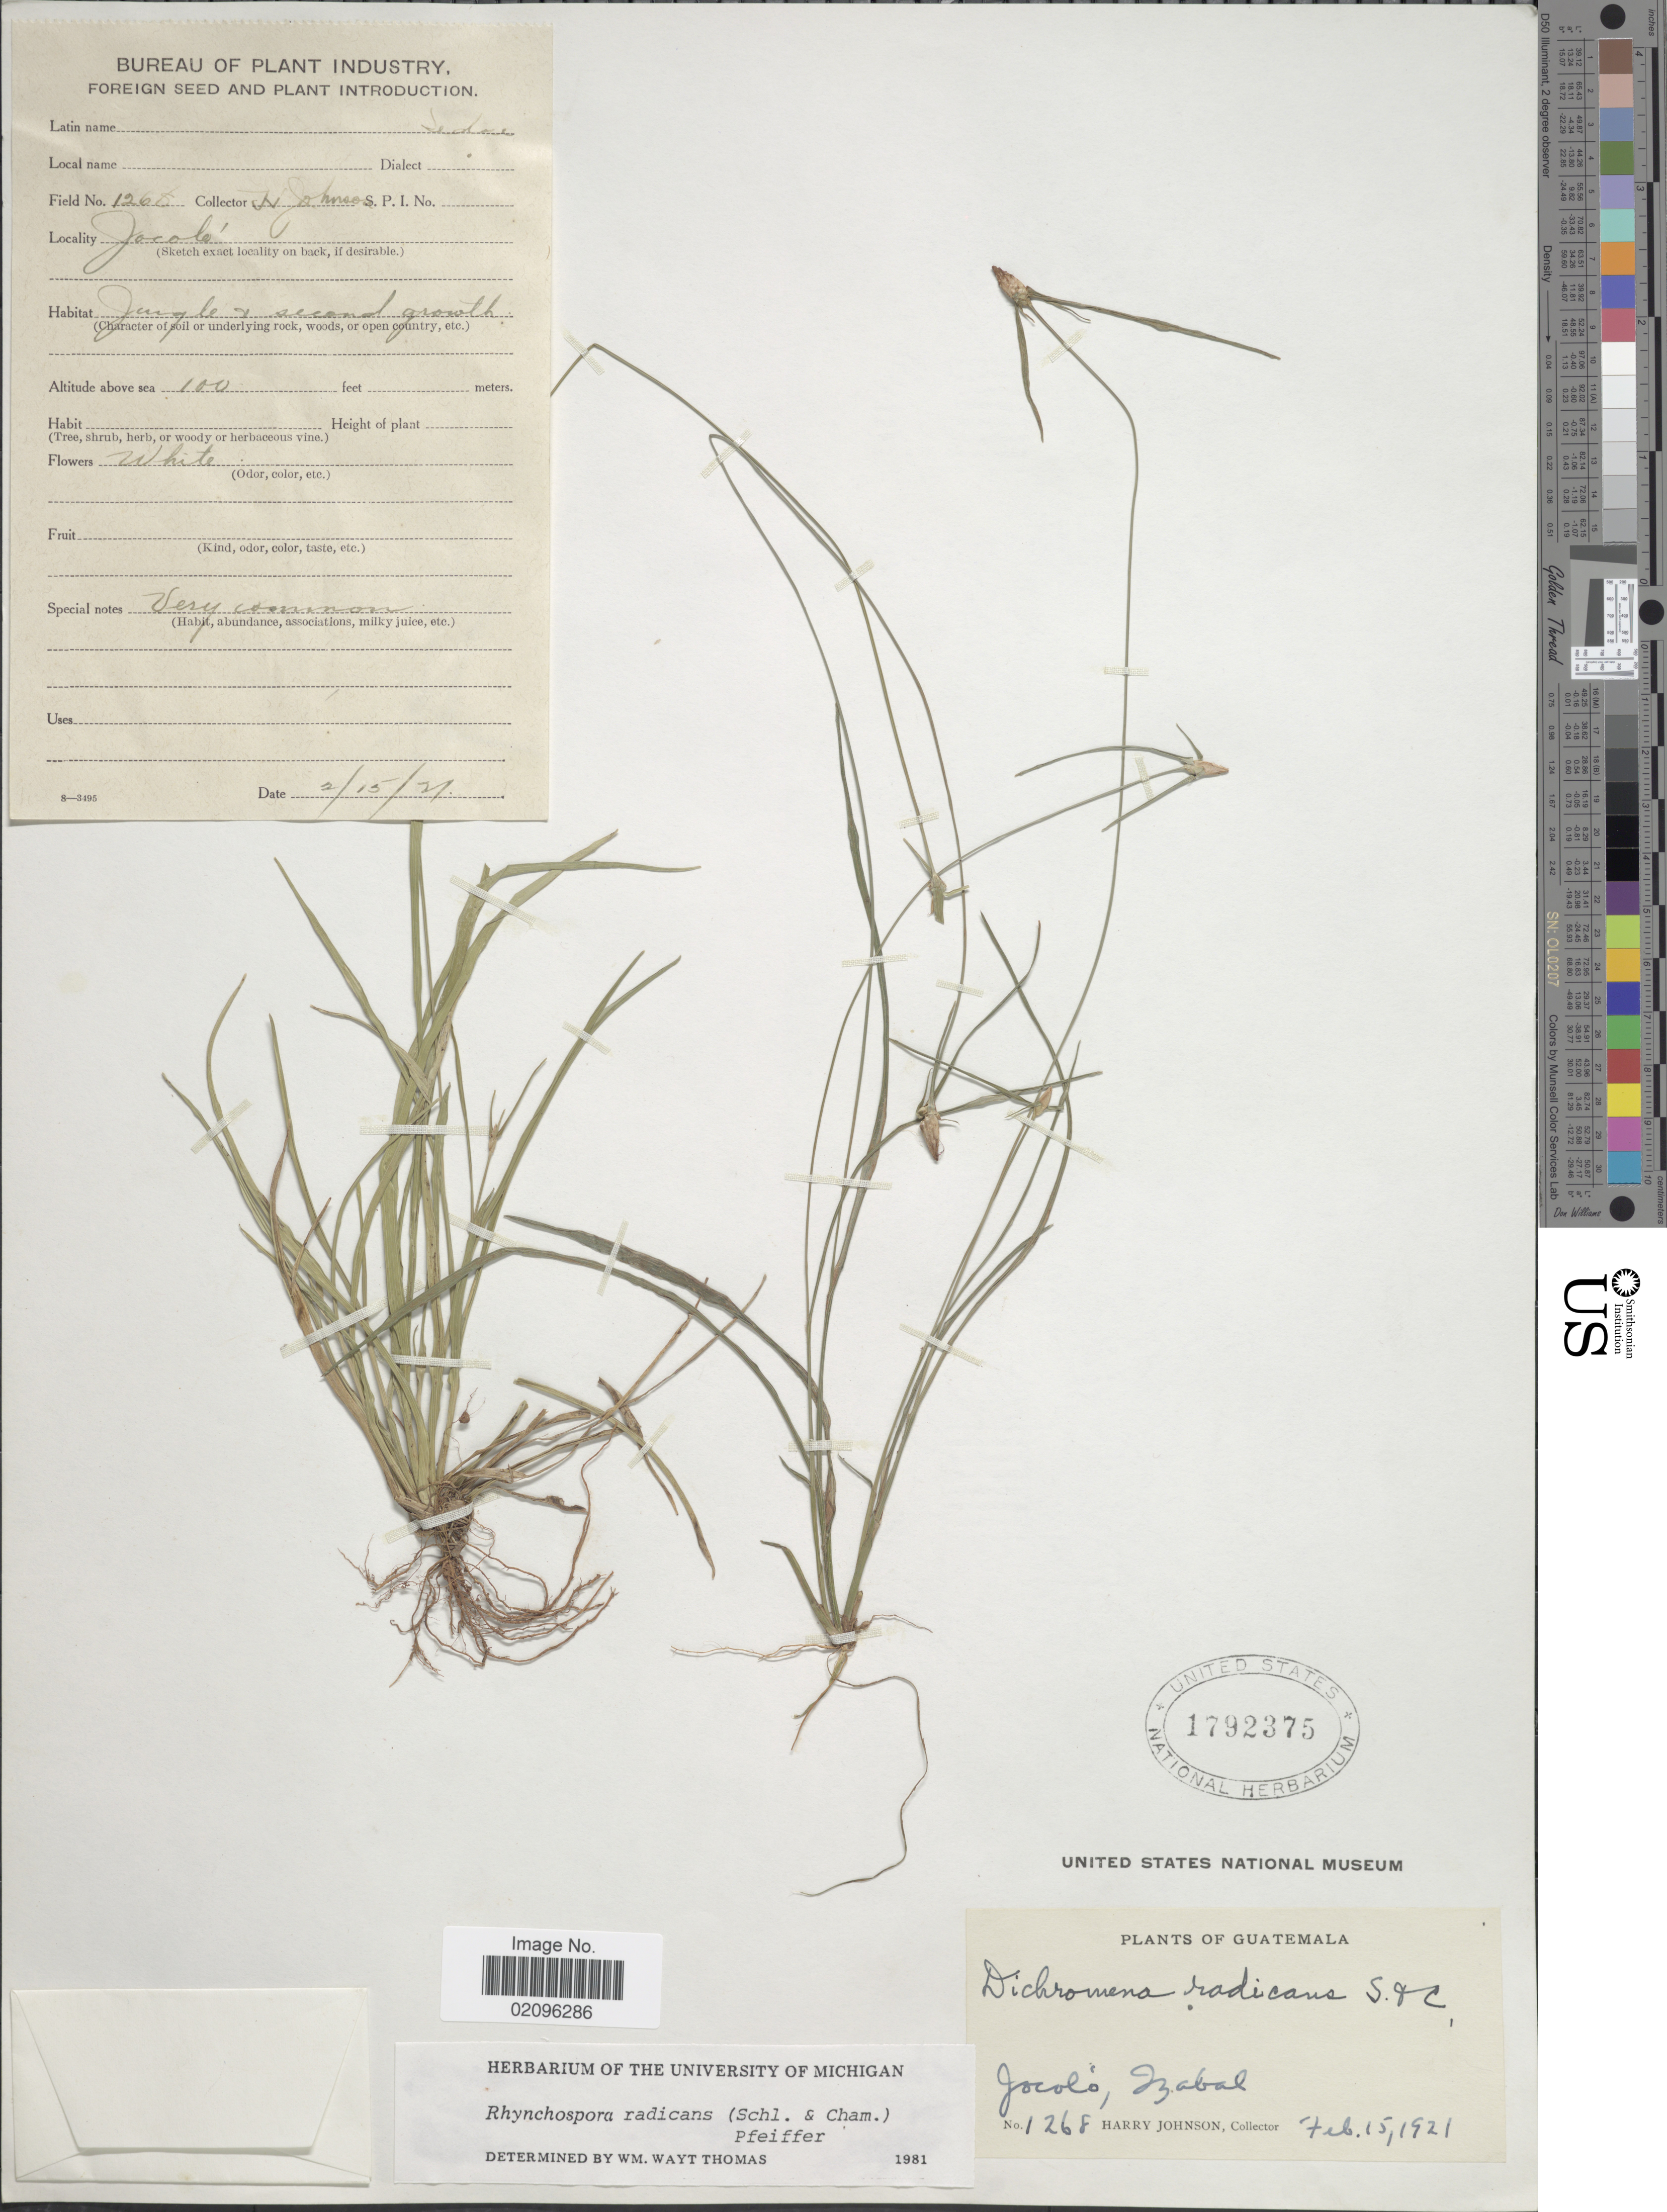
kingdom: Plantae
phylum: Tracheophyta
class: Liliopsida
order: Poales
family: Cyperaceae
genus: Rhynchospora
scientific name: Rhynchospora radicans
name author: (Schltdl. & Cham.) H. Pfeiff.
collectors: H. Johnson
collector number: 1268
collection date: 1921-02-15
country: Guatemala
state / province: Izabal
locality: Jocolo, Izabal.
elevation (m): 30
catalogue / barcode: US 1792375